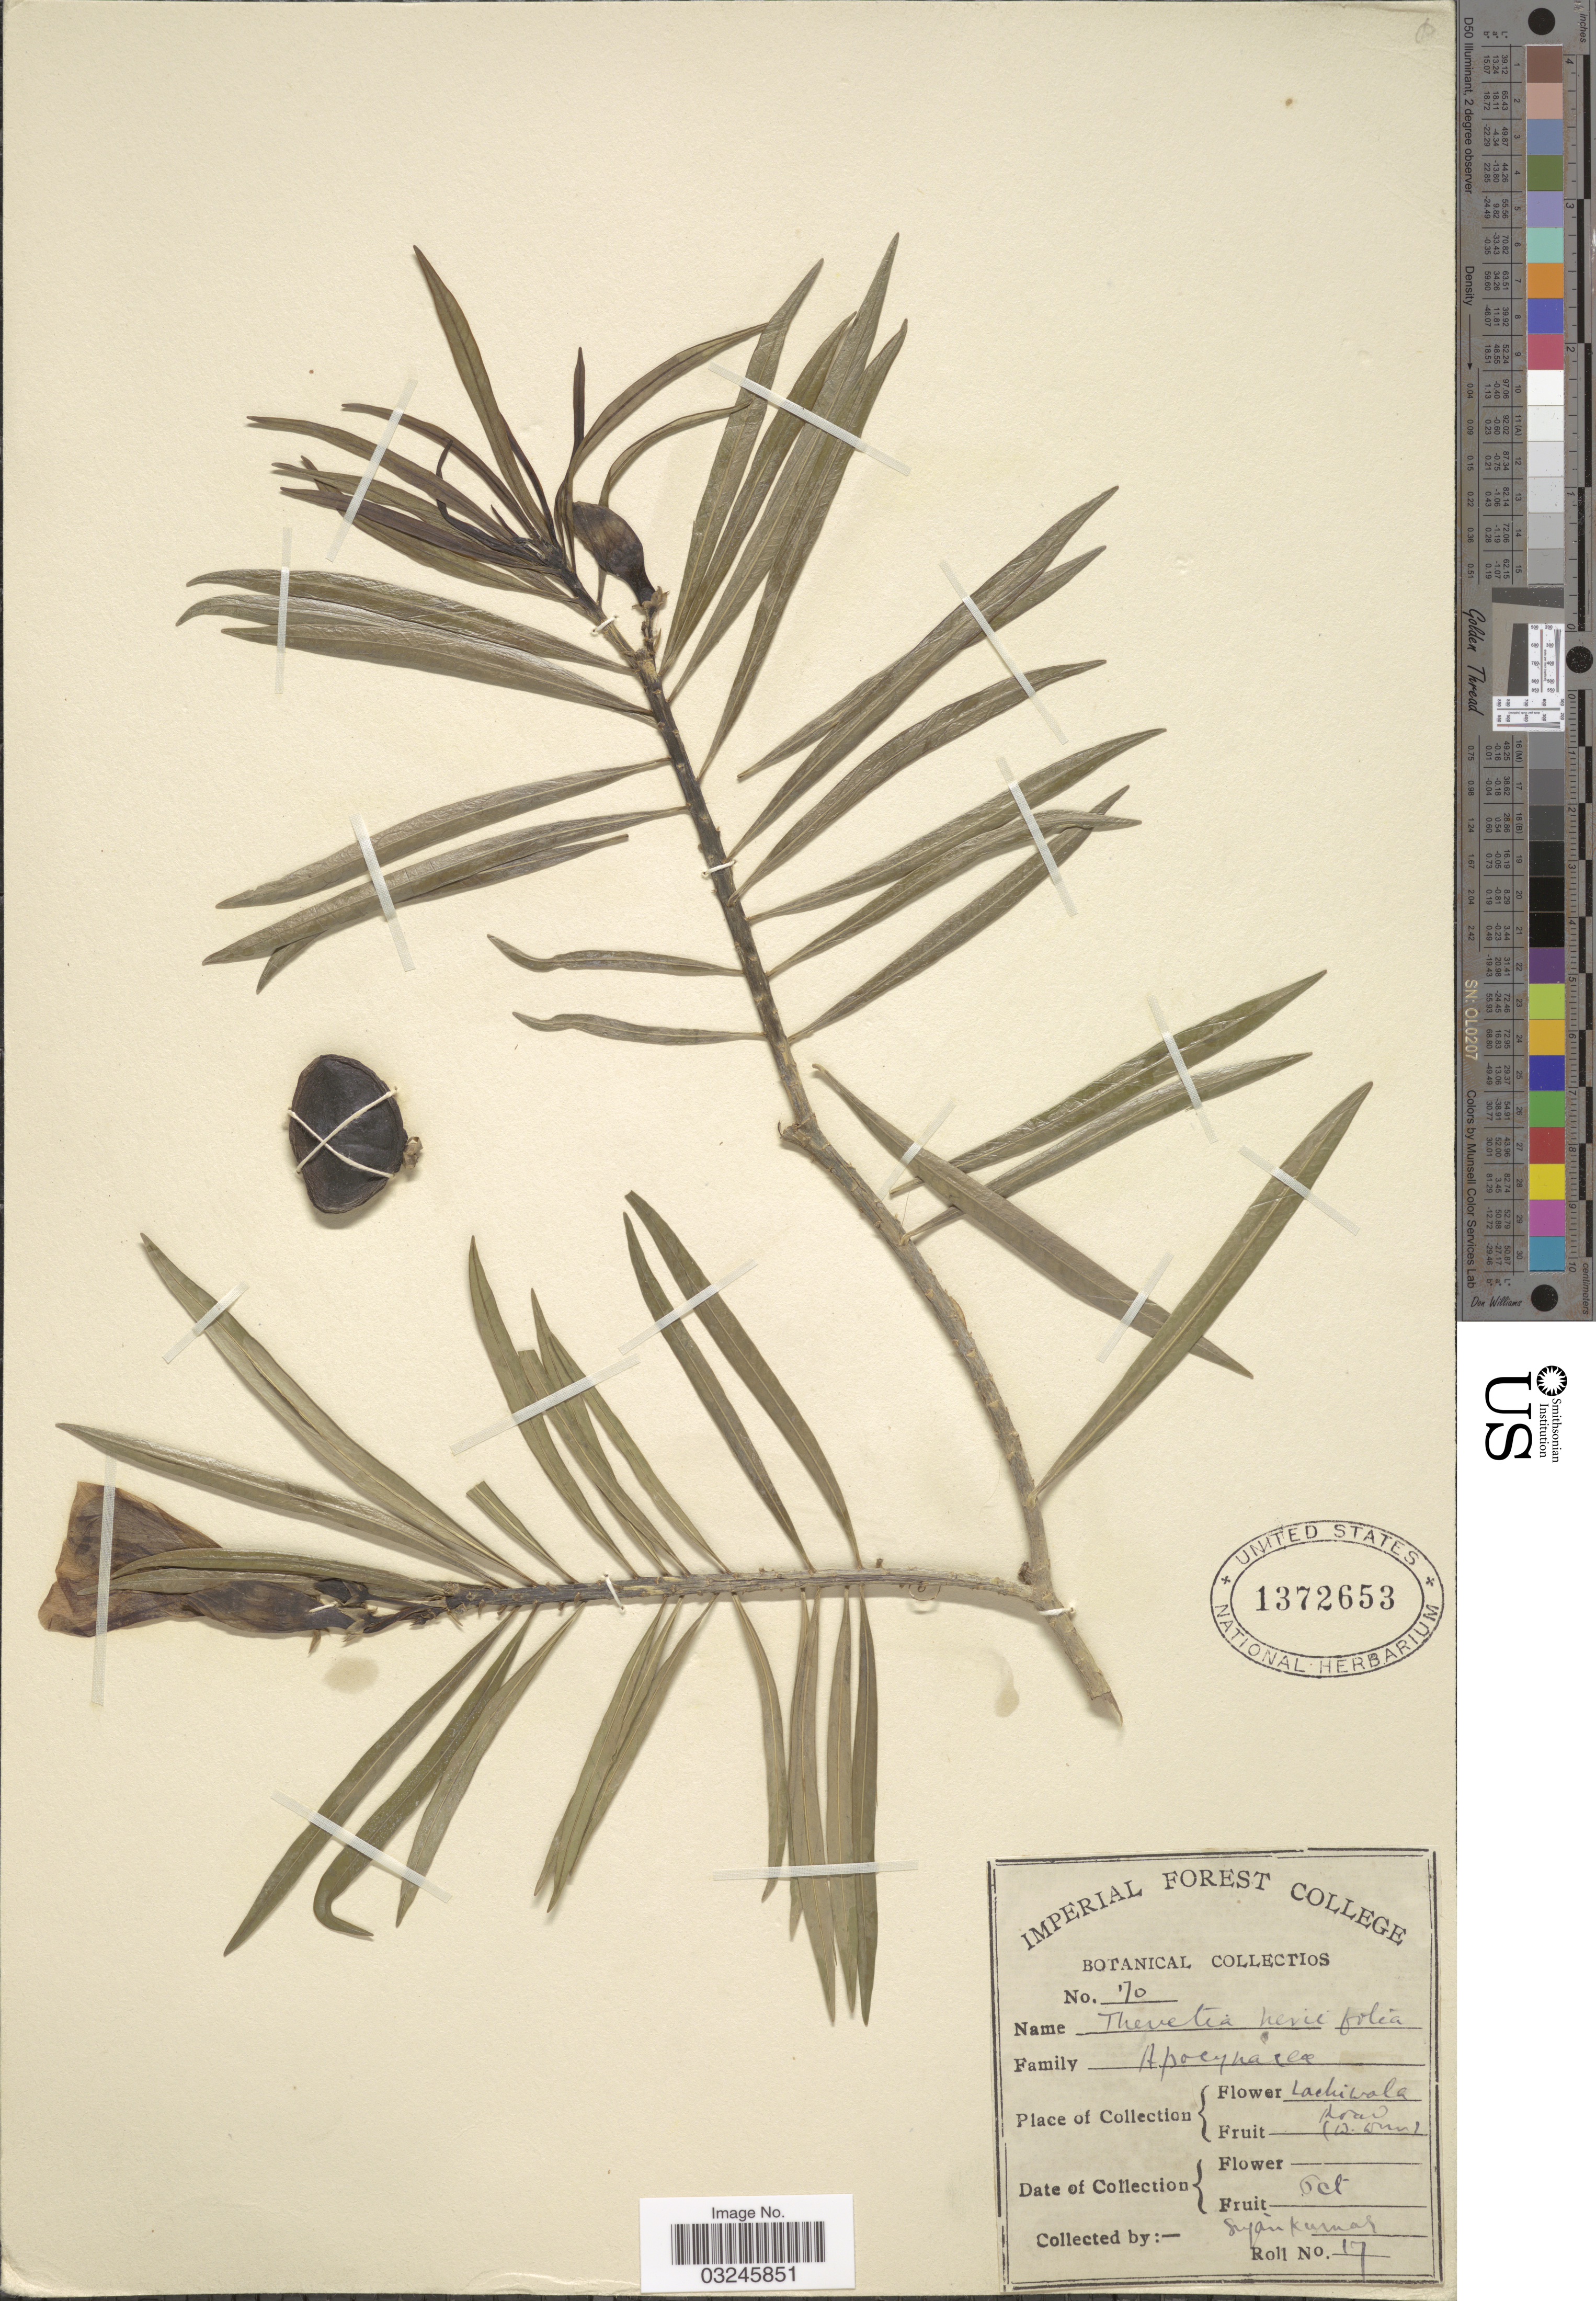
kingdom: Plantae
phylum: Tracheophyta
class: Magnoliopsida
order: Gentianales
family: Apocynaceae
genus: Thevetia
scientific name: Thevetia peruviana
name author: (Pers.) K. Schum.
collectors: S. Kumar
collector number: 170?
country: India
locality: Lachiwala.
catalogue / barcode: US 1372653